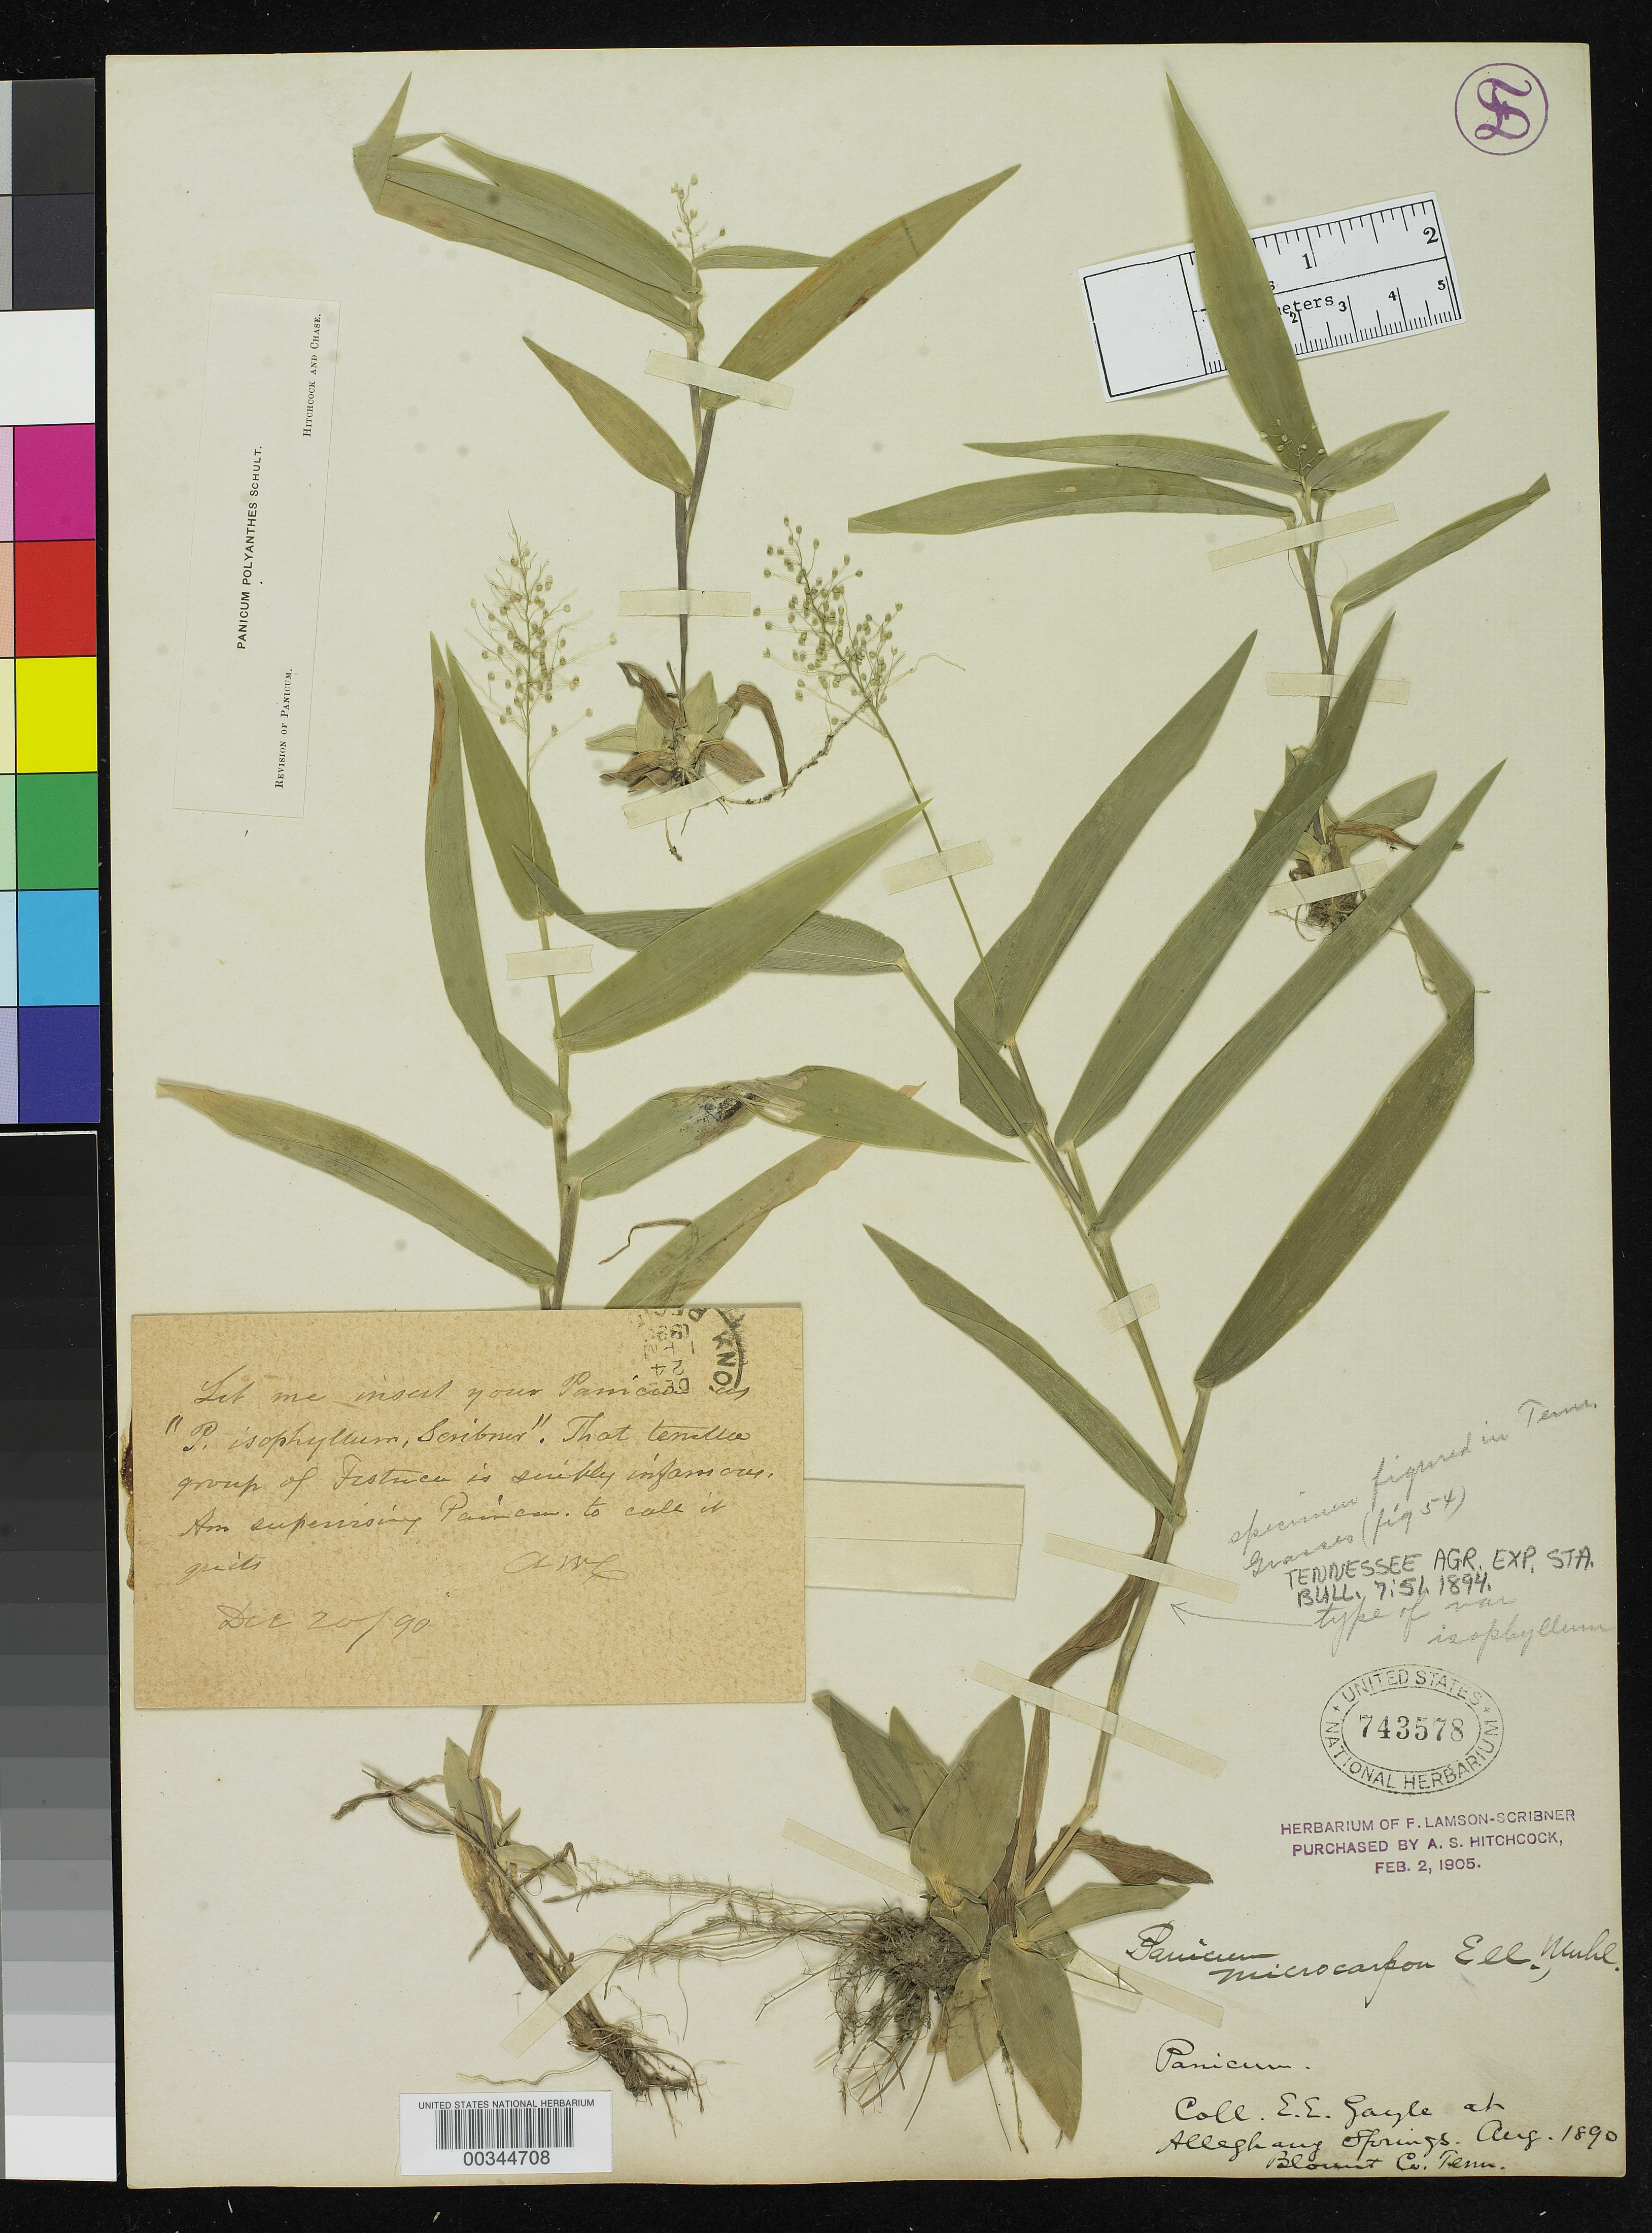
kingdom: Plantae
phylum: Tracheophyta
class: Liliopsida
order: Poales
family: Poaceae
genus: Panicum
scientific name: Panicum microcarpon var. isophyllum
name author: Scribn.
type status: Isotype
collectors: E. Gayle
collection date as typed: Aug 1890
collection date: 1890-08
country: United States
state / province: Tennessee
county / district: Blount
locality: Alleghany Springs.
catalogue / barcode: US 743578